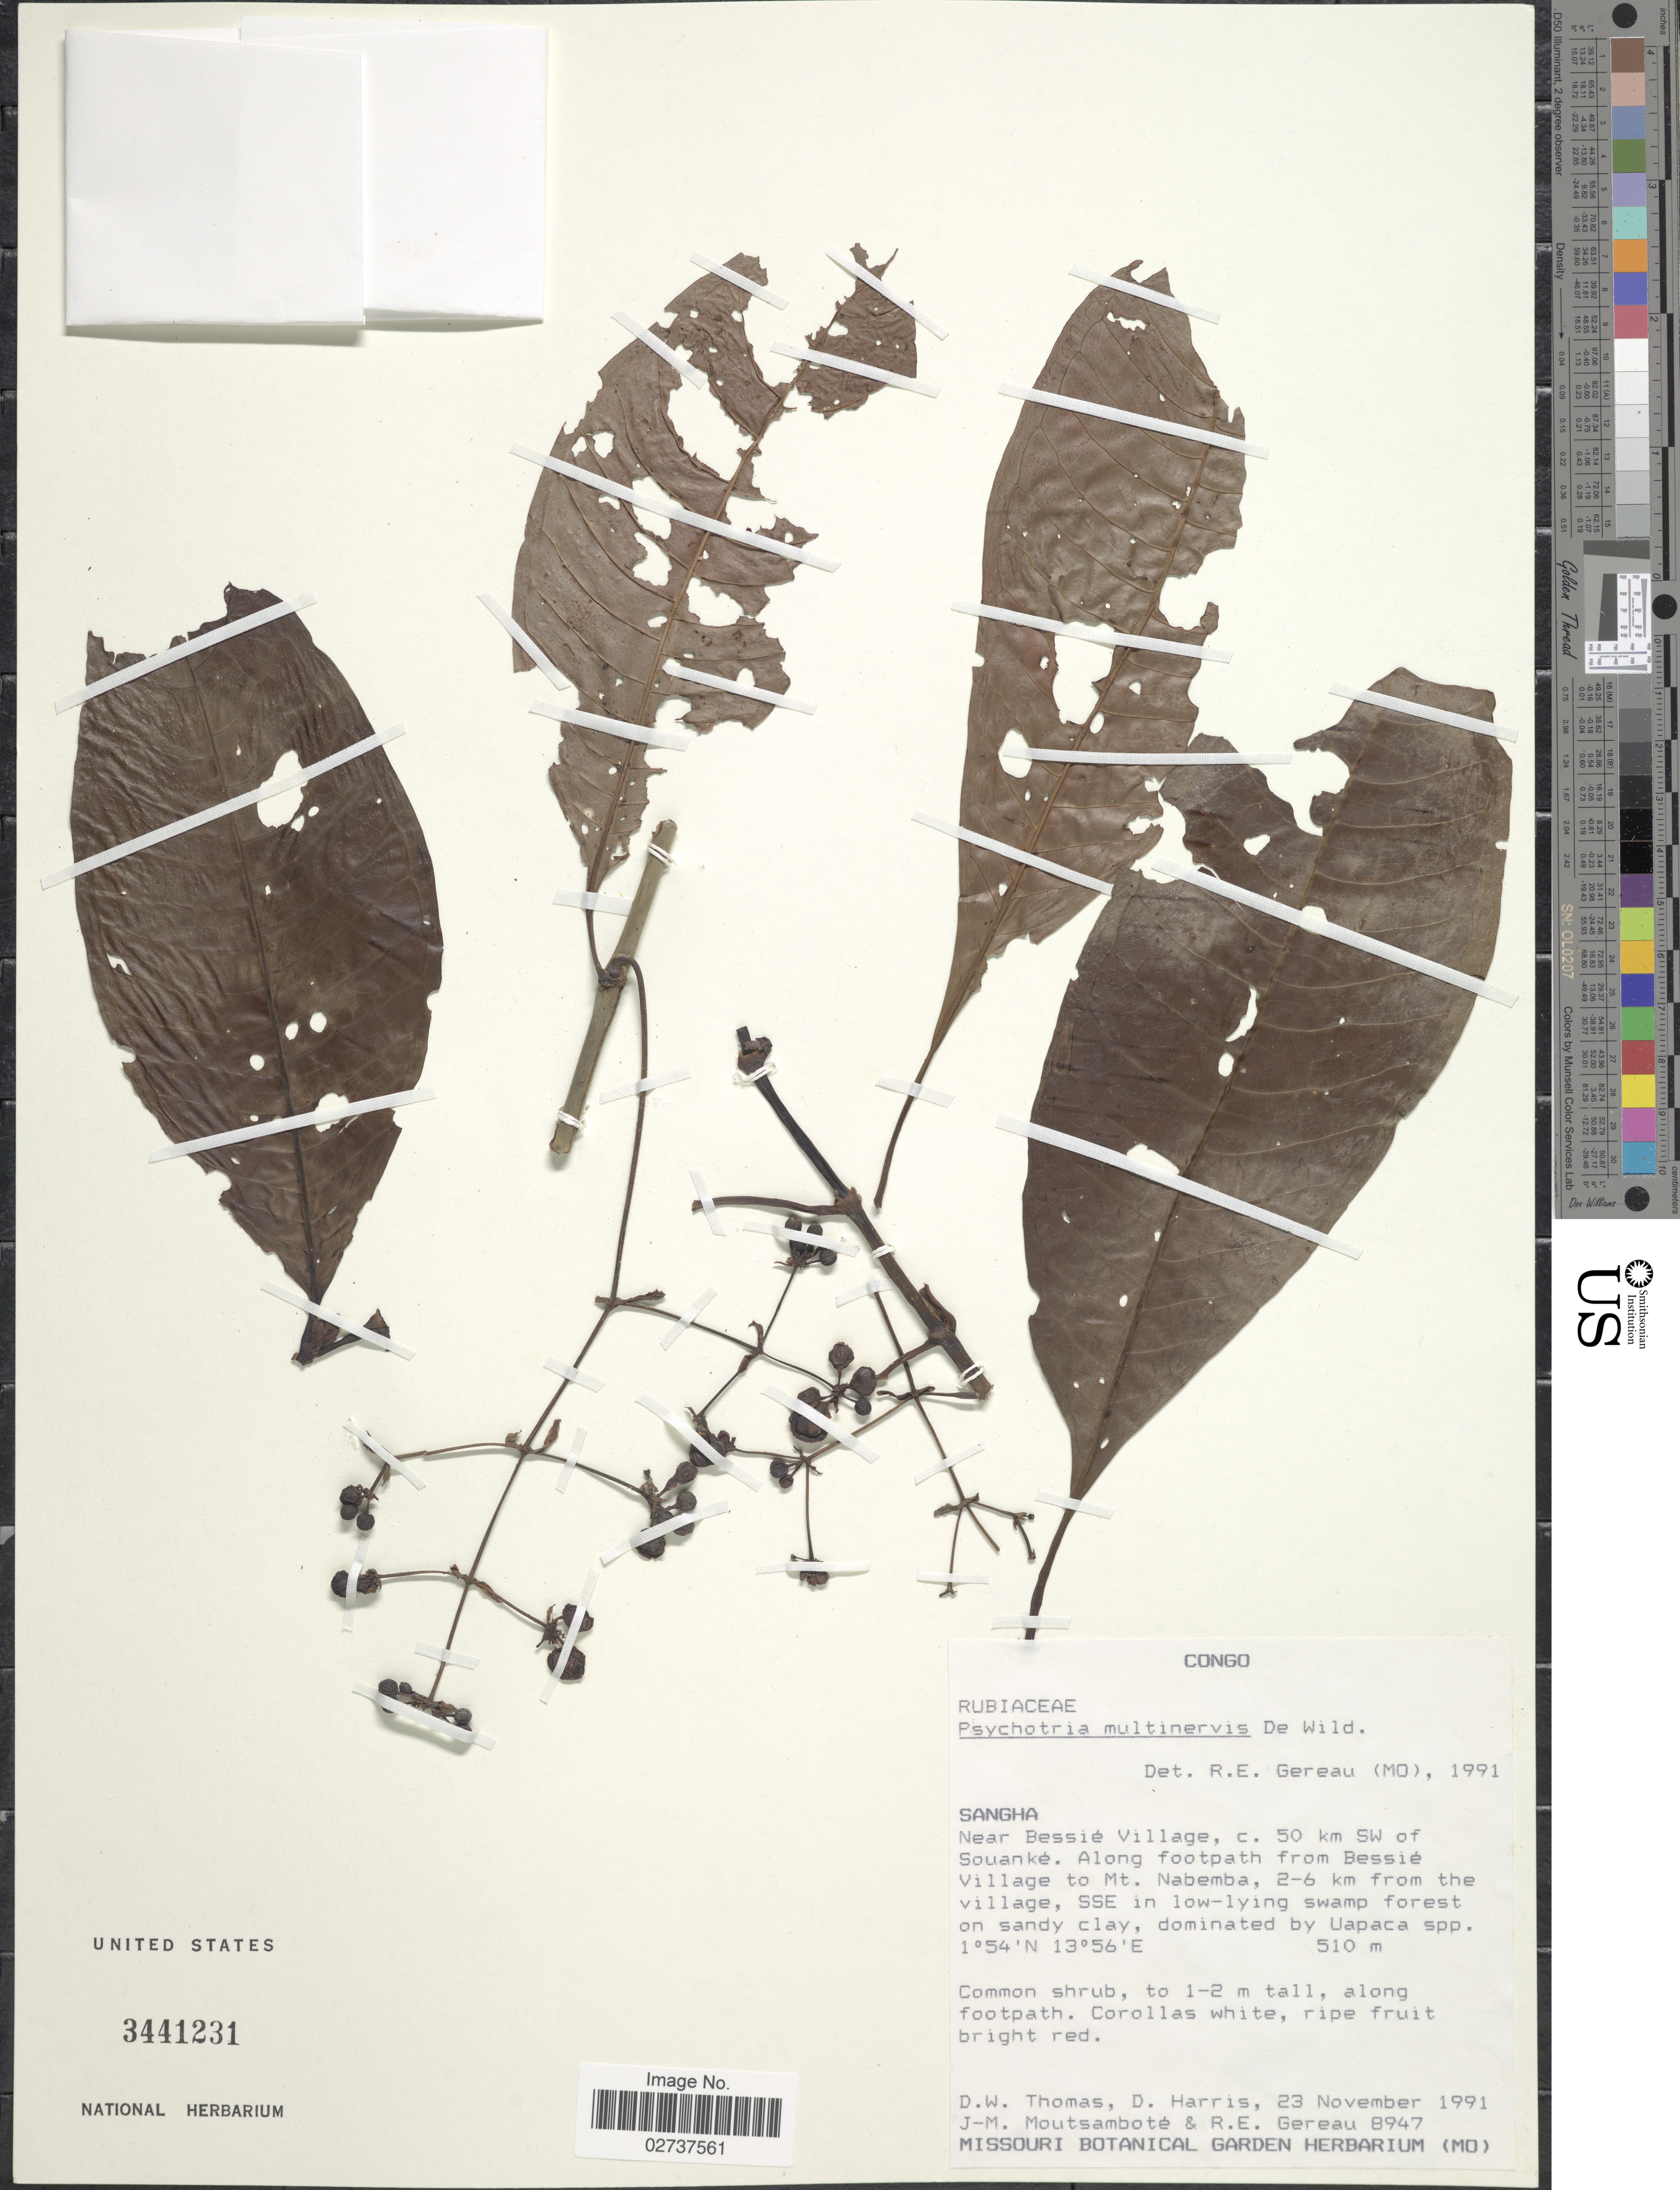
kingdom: Plantae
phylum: Tracheophyta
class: Magnoliopsida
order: Gentianales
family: Rubiaceae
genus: Psychotria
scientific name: Psychotria multinervis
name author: De Wild.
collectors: D. W. Thomas, D. Harris, J. Moutsambote & R. Gereau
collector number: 8947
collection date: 1991-11-23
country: Congo, Republic of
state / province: Sangha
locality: Congo, Near Bessie Village, c. 50 km SW of Souanke, along footpath from Bessie Village to Mt. Nabemba, 2-6 km from the village, SSE on low-lying swamp forest on sandy clay.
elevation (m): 510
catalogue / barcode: US 3441231